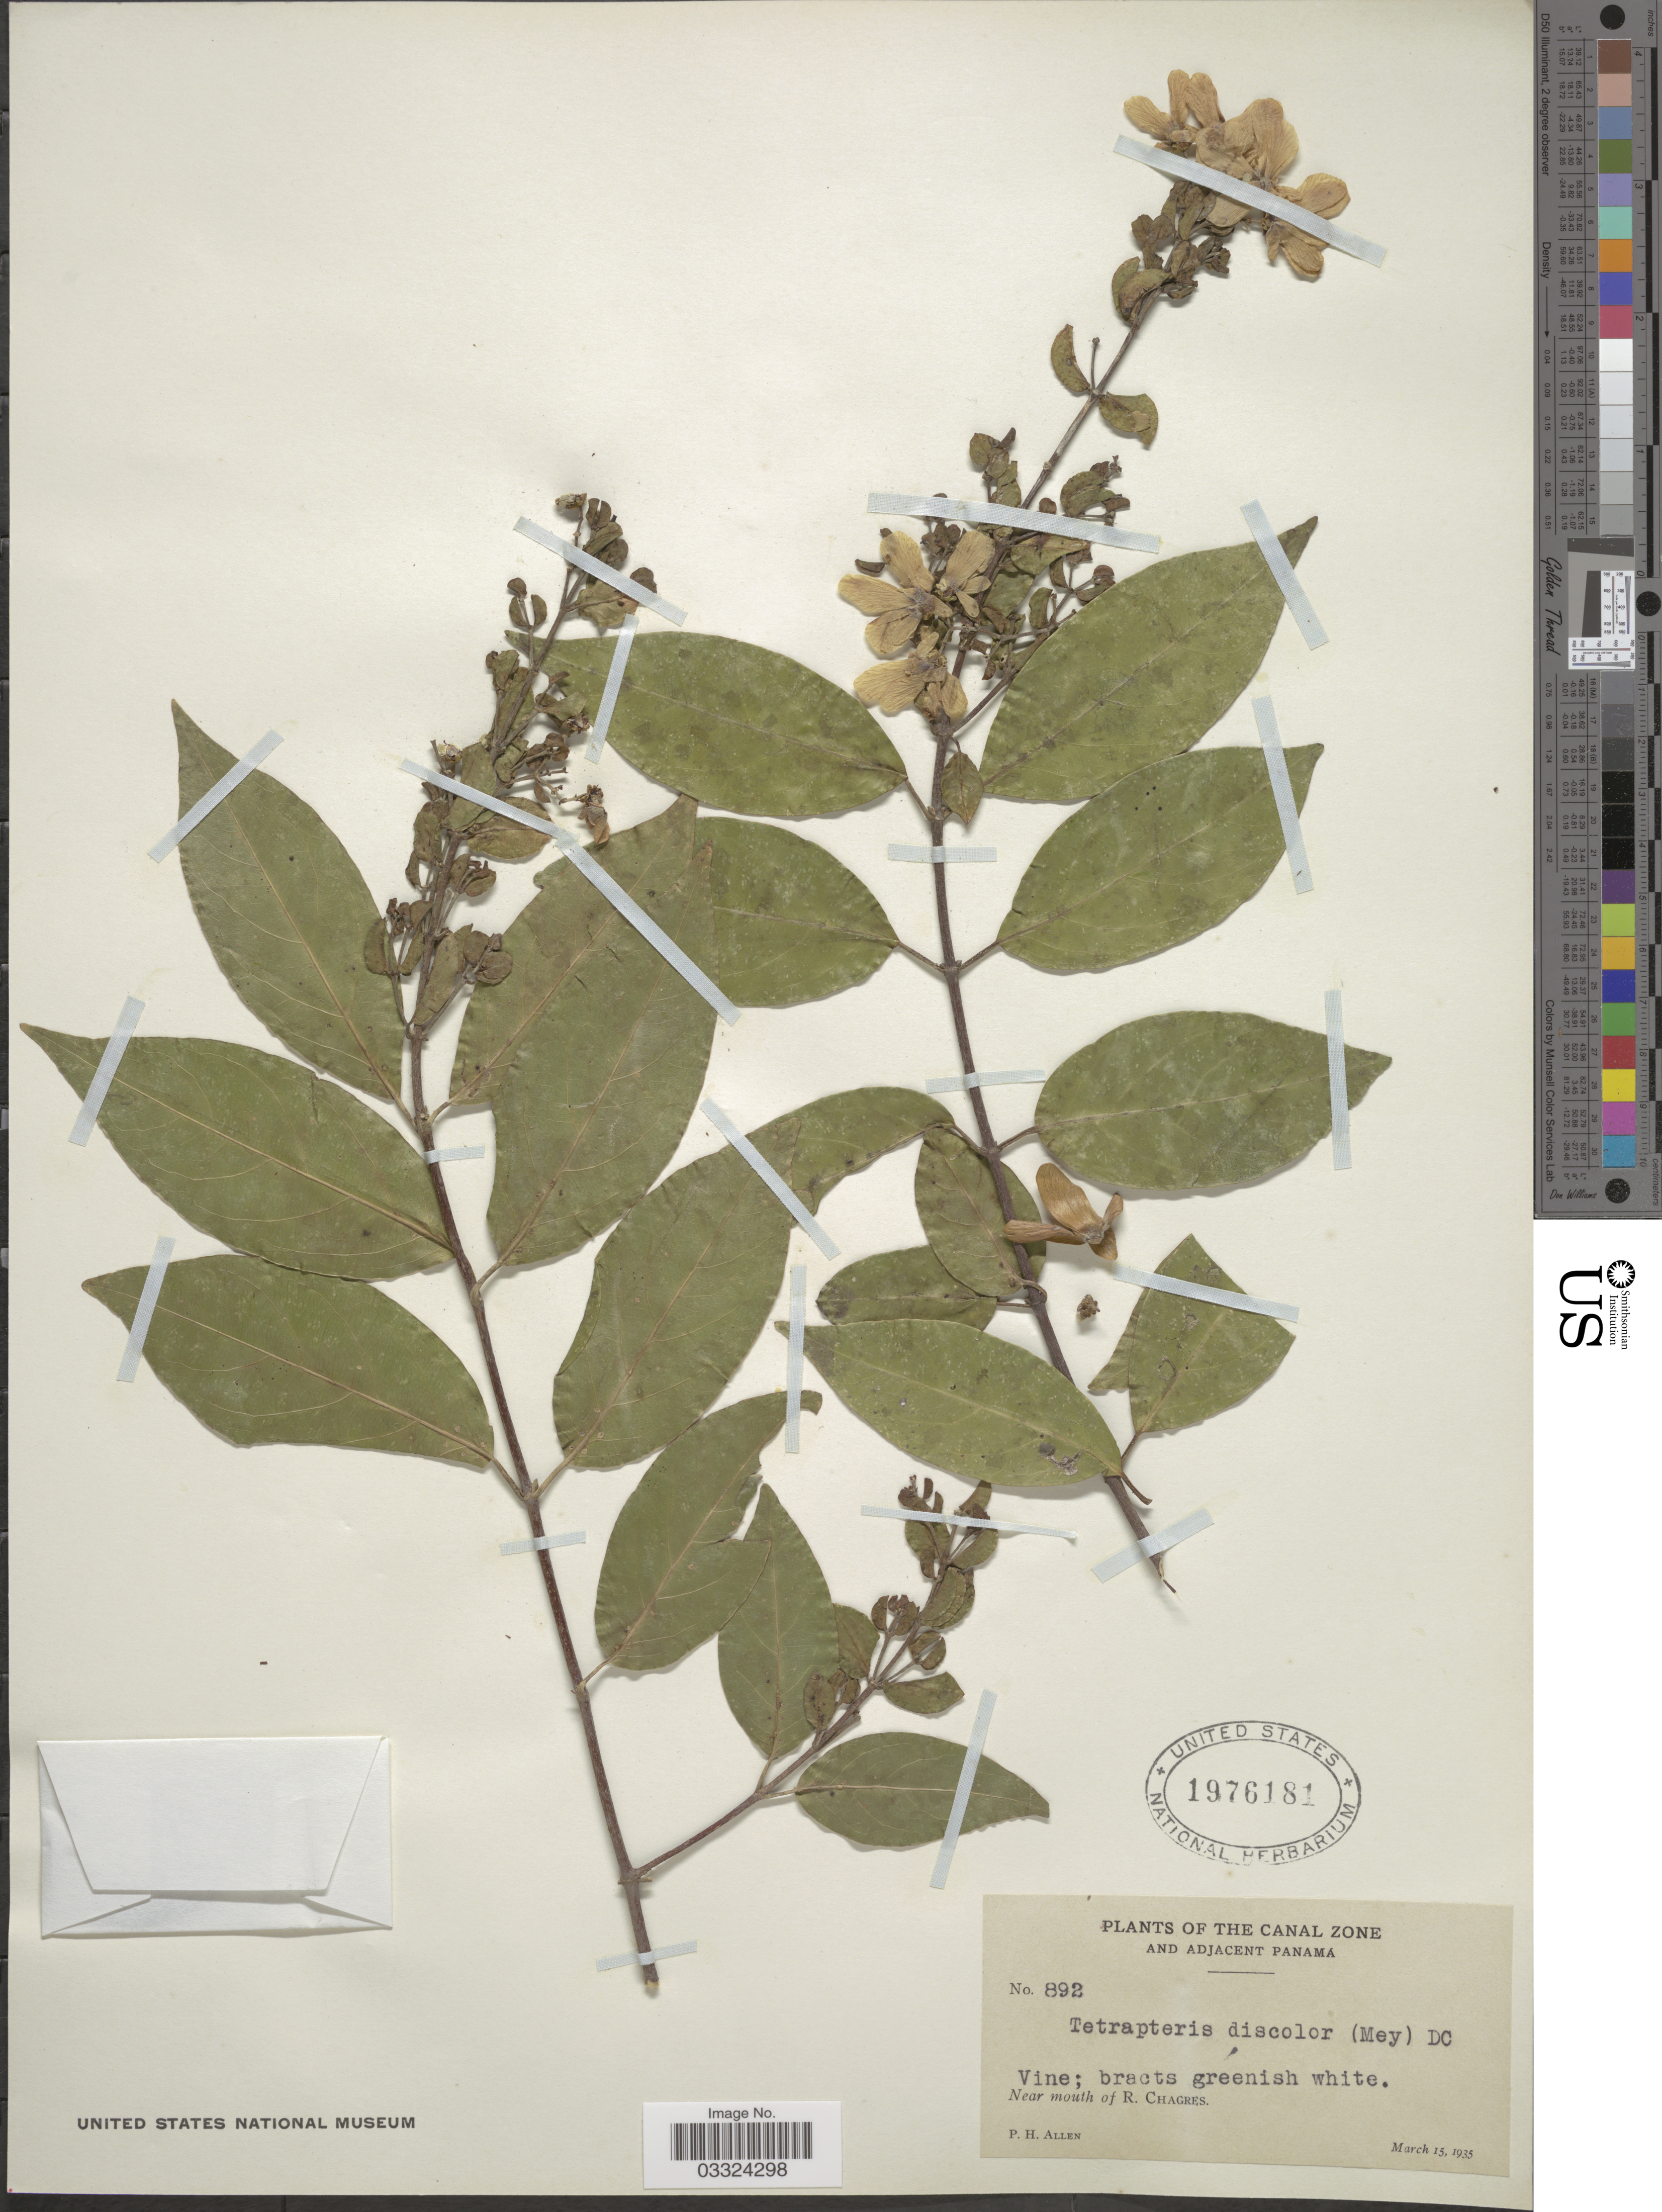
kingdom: Plantae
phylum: Tracheophyta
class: Magnoliopsida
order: Malpighiales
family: Malpighiaceae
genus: Tetrapterys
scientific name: Tetrapterys discolor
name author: (G. Mey.) DC.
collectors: P. H. Allen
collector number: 892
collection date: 1935-03-15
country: Panama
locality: Canal Zone and adjacent Panamá. near mouth of R. Chagres.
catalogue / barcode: US 1976181